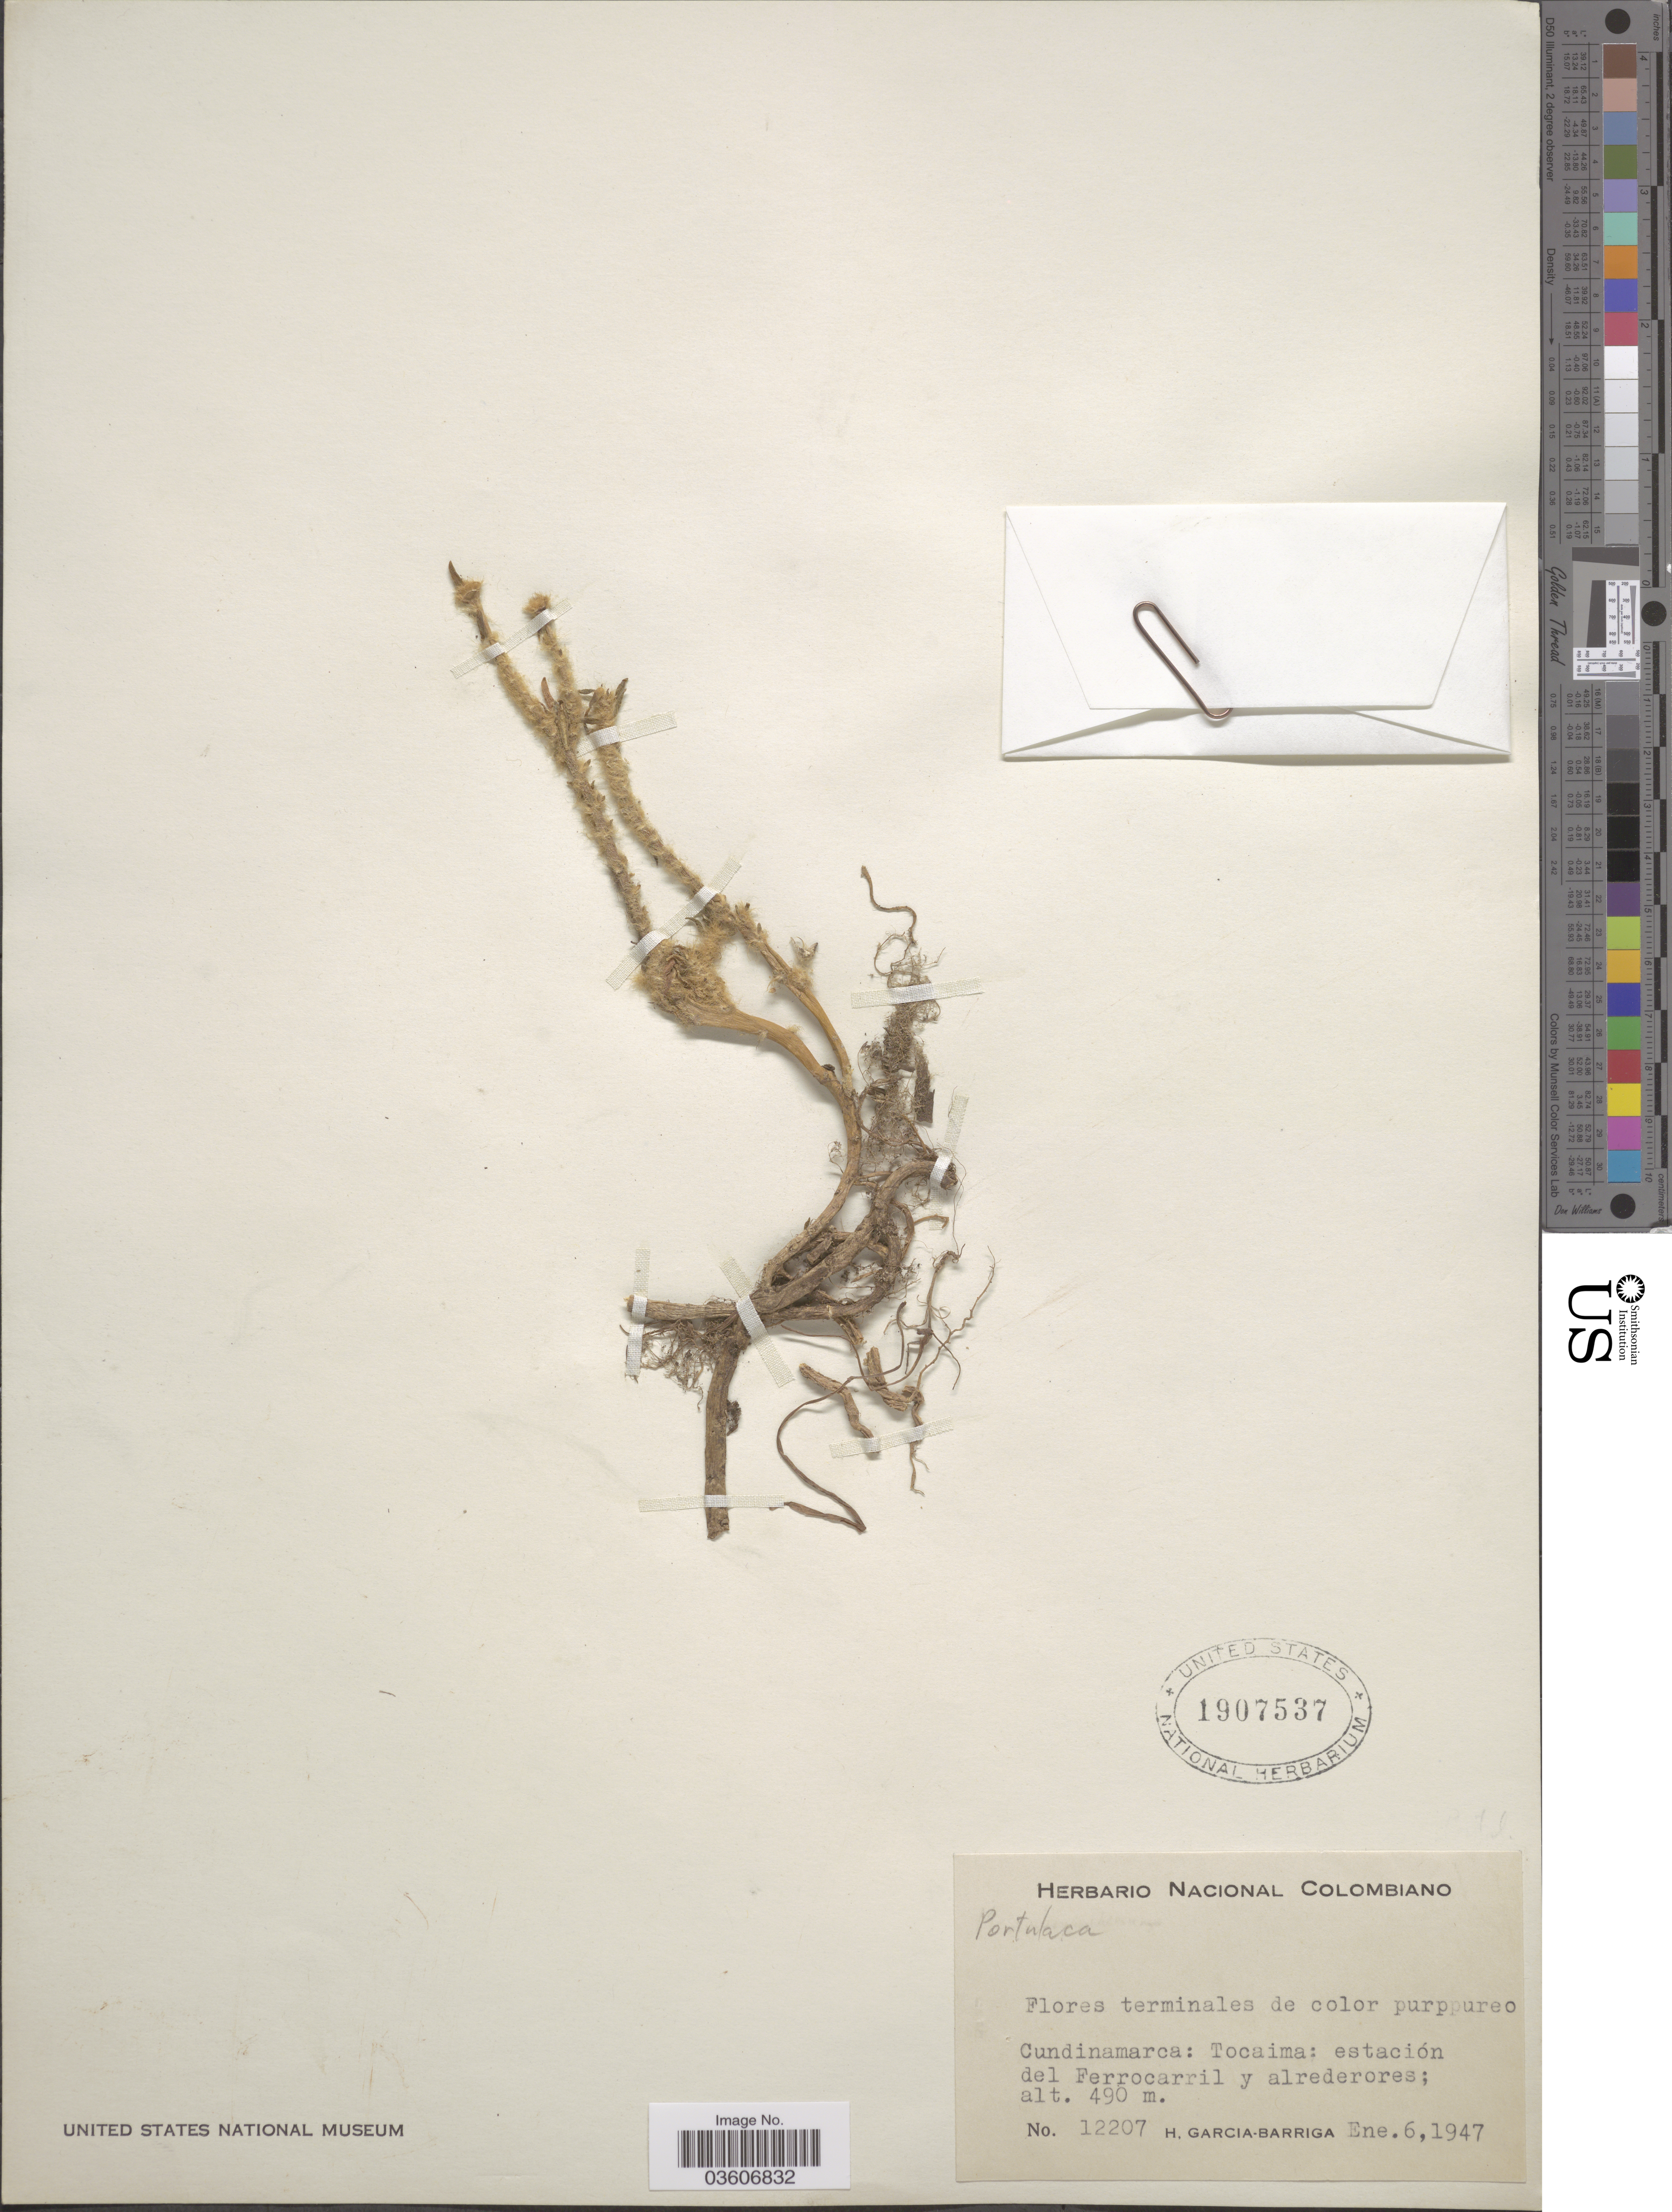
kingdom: Plantae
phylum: Tracheophyta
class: Magnoliopsida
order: Caryophyllales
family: Portulacaceae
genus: Portulaca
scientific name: Portulaca sp.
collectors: H. García Barriga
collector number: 12207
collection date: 1947-01-06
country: Colombia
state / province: Cundinamarca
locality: Tocaima: estación del Ferrocarril y alrederores.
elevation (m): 490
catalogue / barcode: US 1907537